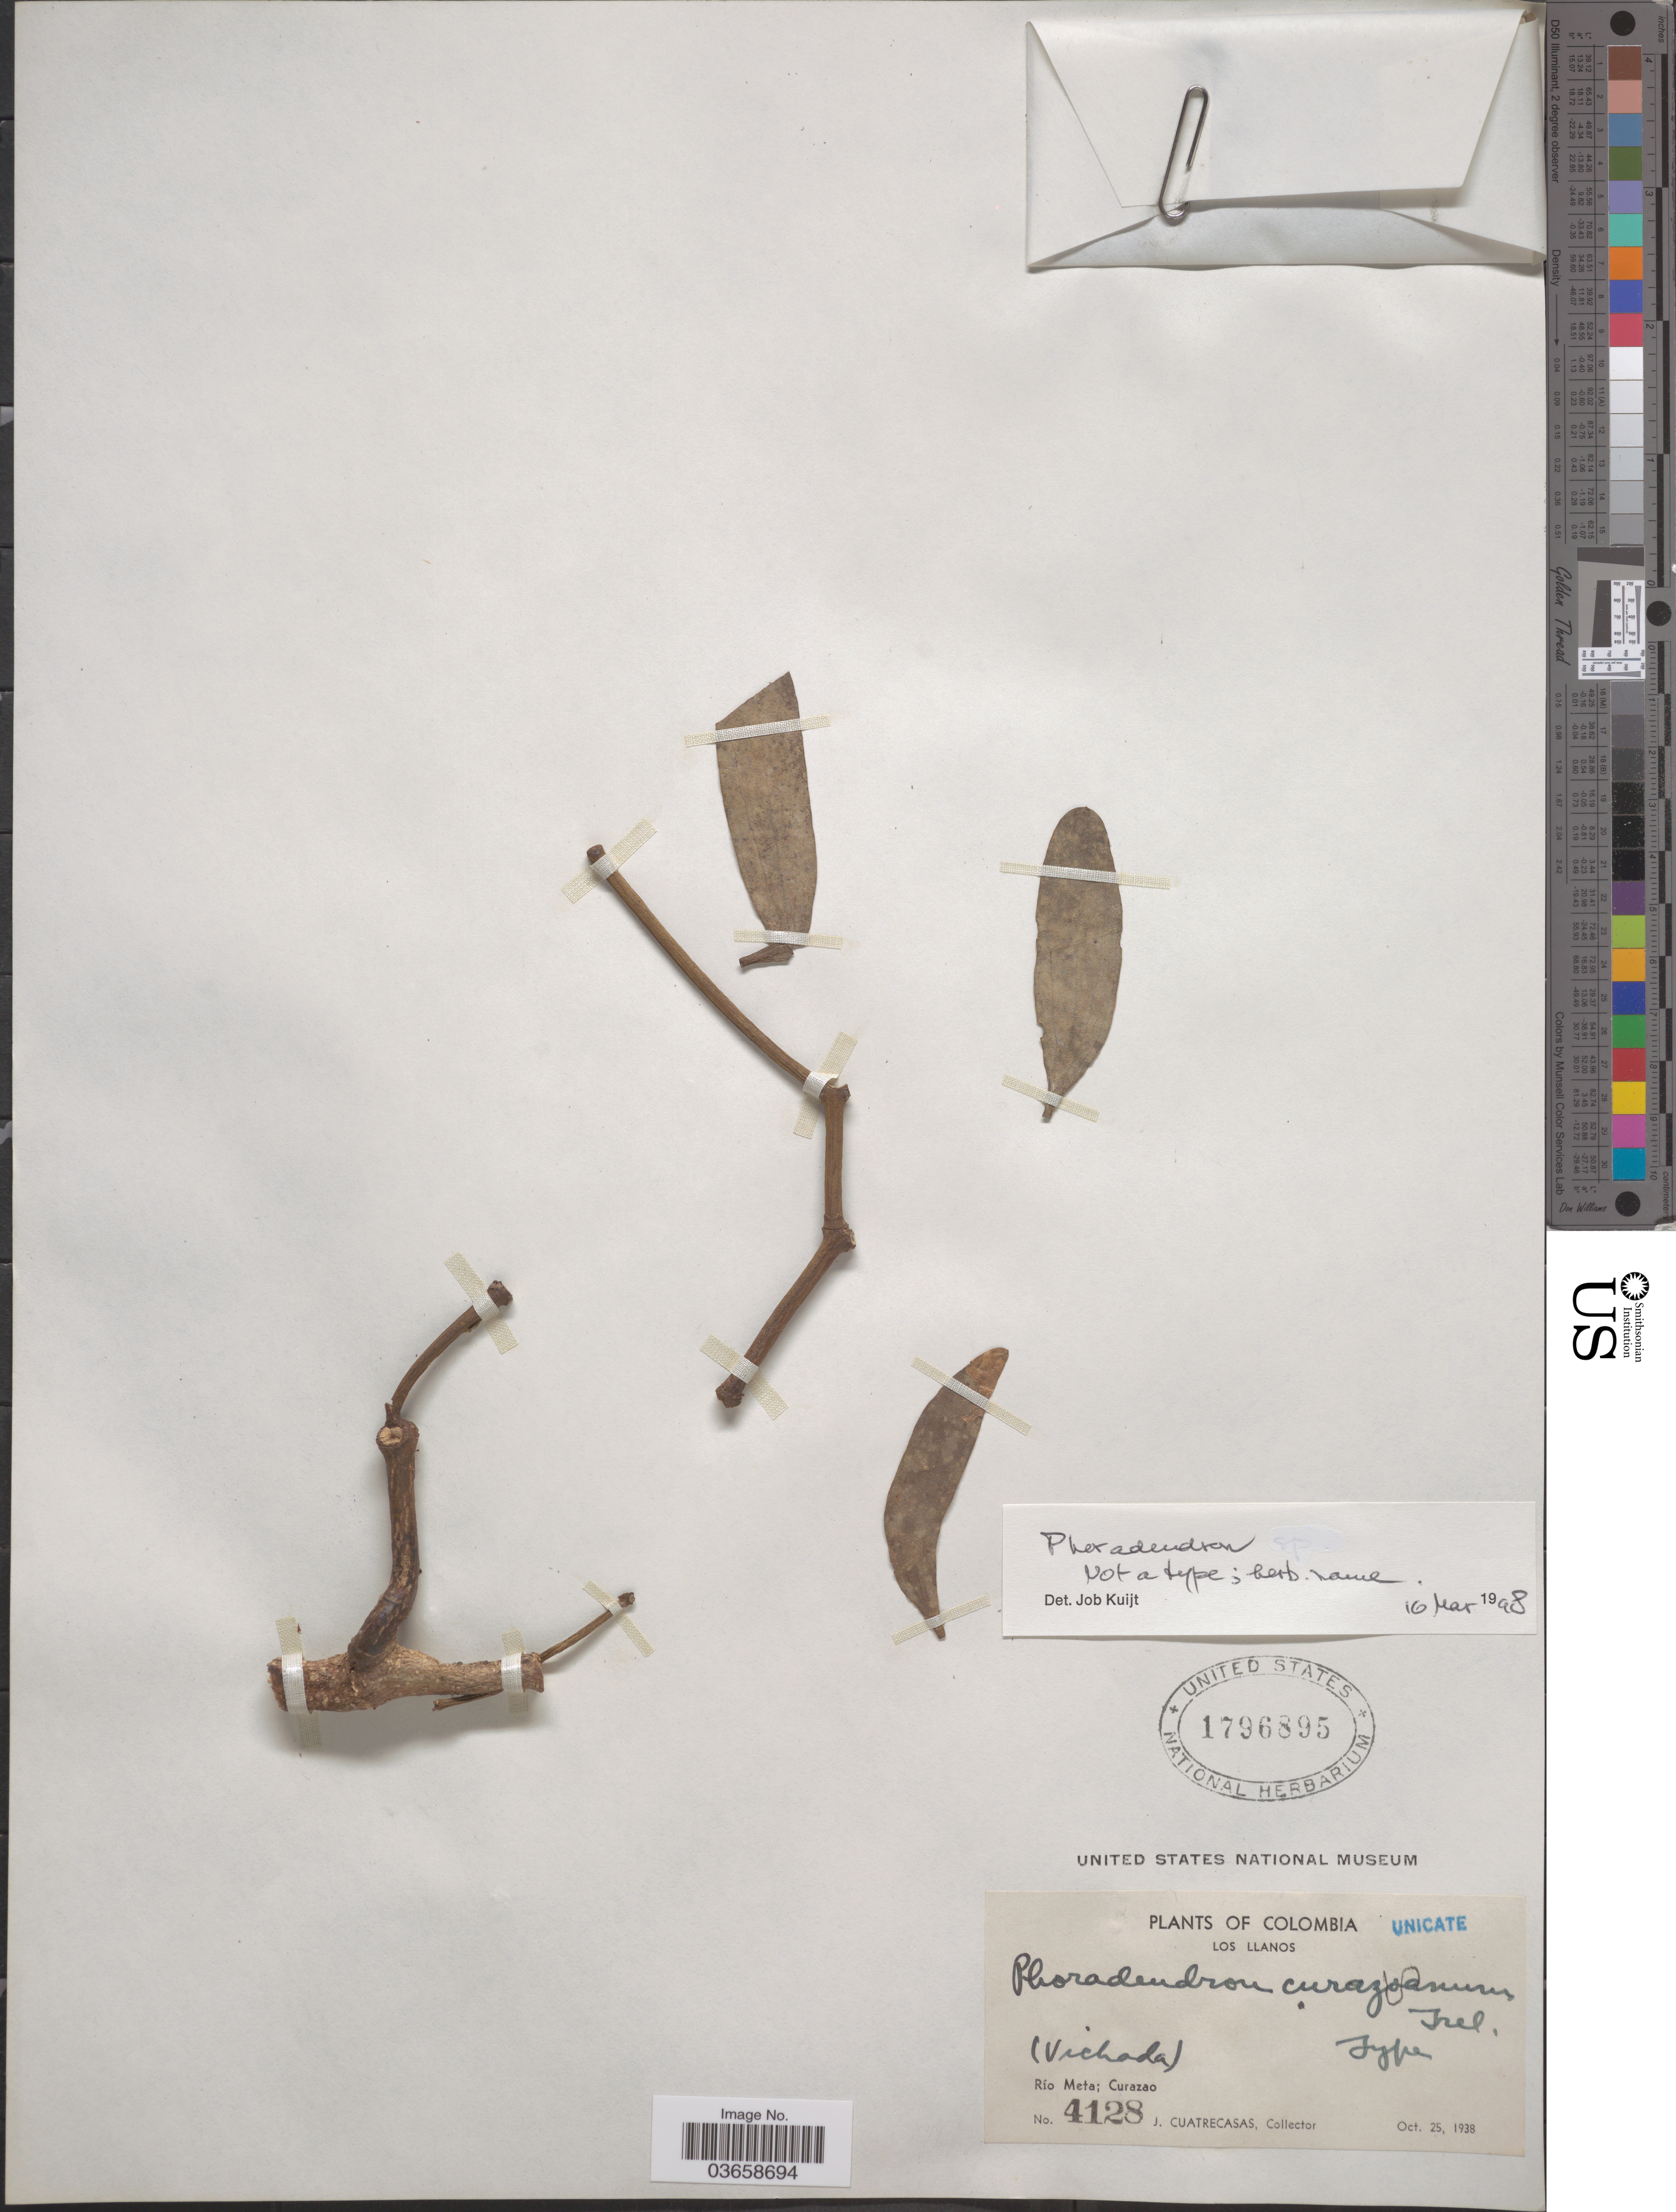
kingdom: Plantae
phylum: Tracheophyta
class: Magnoliopsida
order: Santalales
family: Viscaceae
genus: Phoradendron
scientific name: Phoradendron sp.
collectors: J. Cuatrecasas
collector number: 4128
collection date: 1938-10-25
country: Colombia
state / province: Vichada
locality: Los Llanos. Río Meta; Curazao.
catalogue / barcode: US 1796895